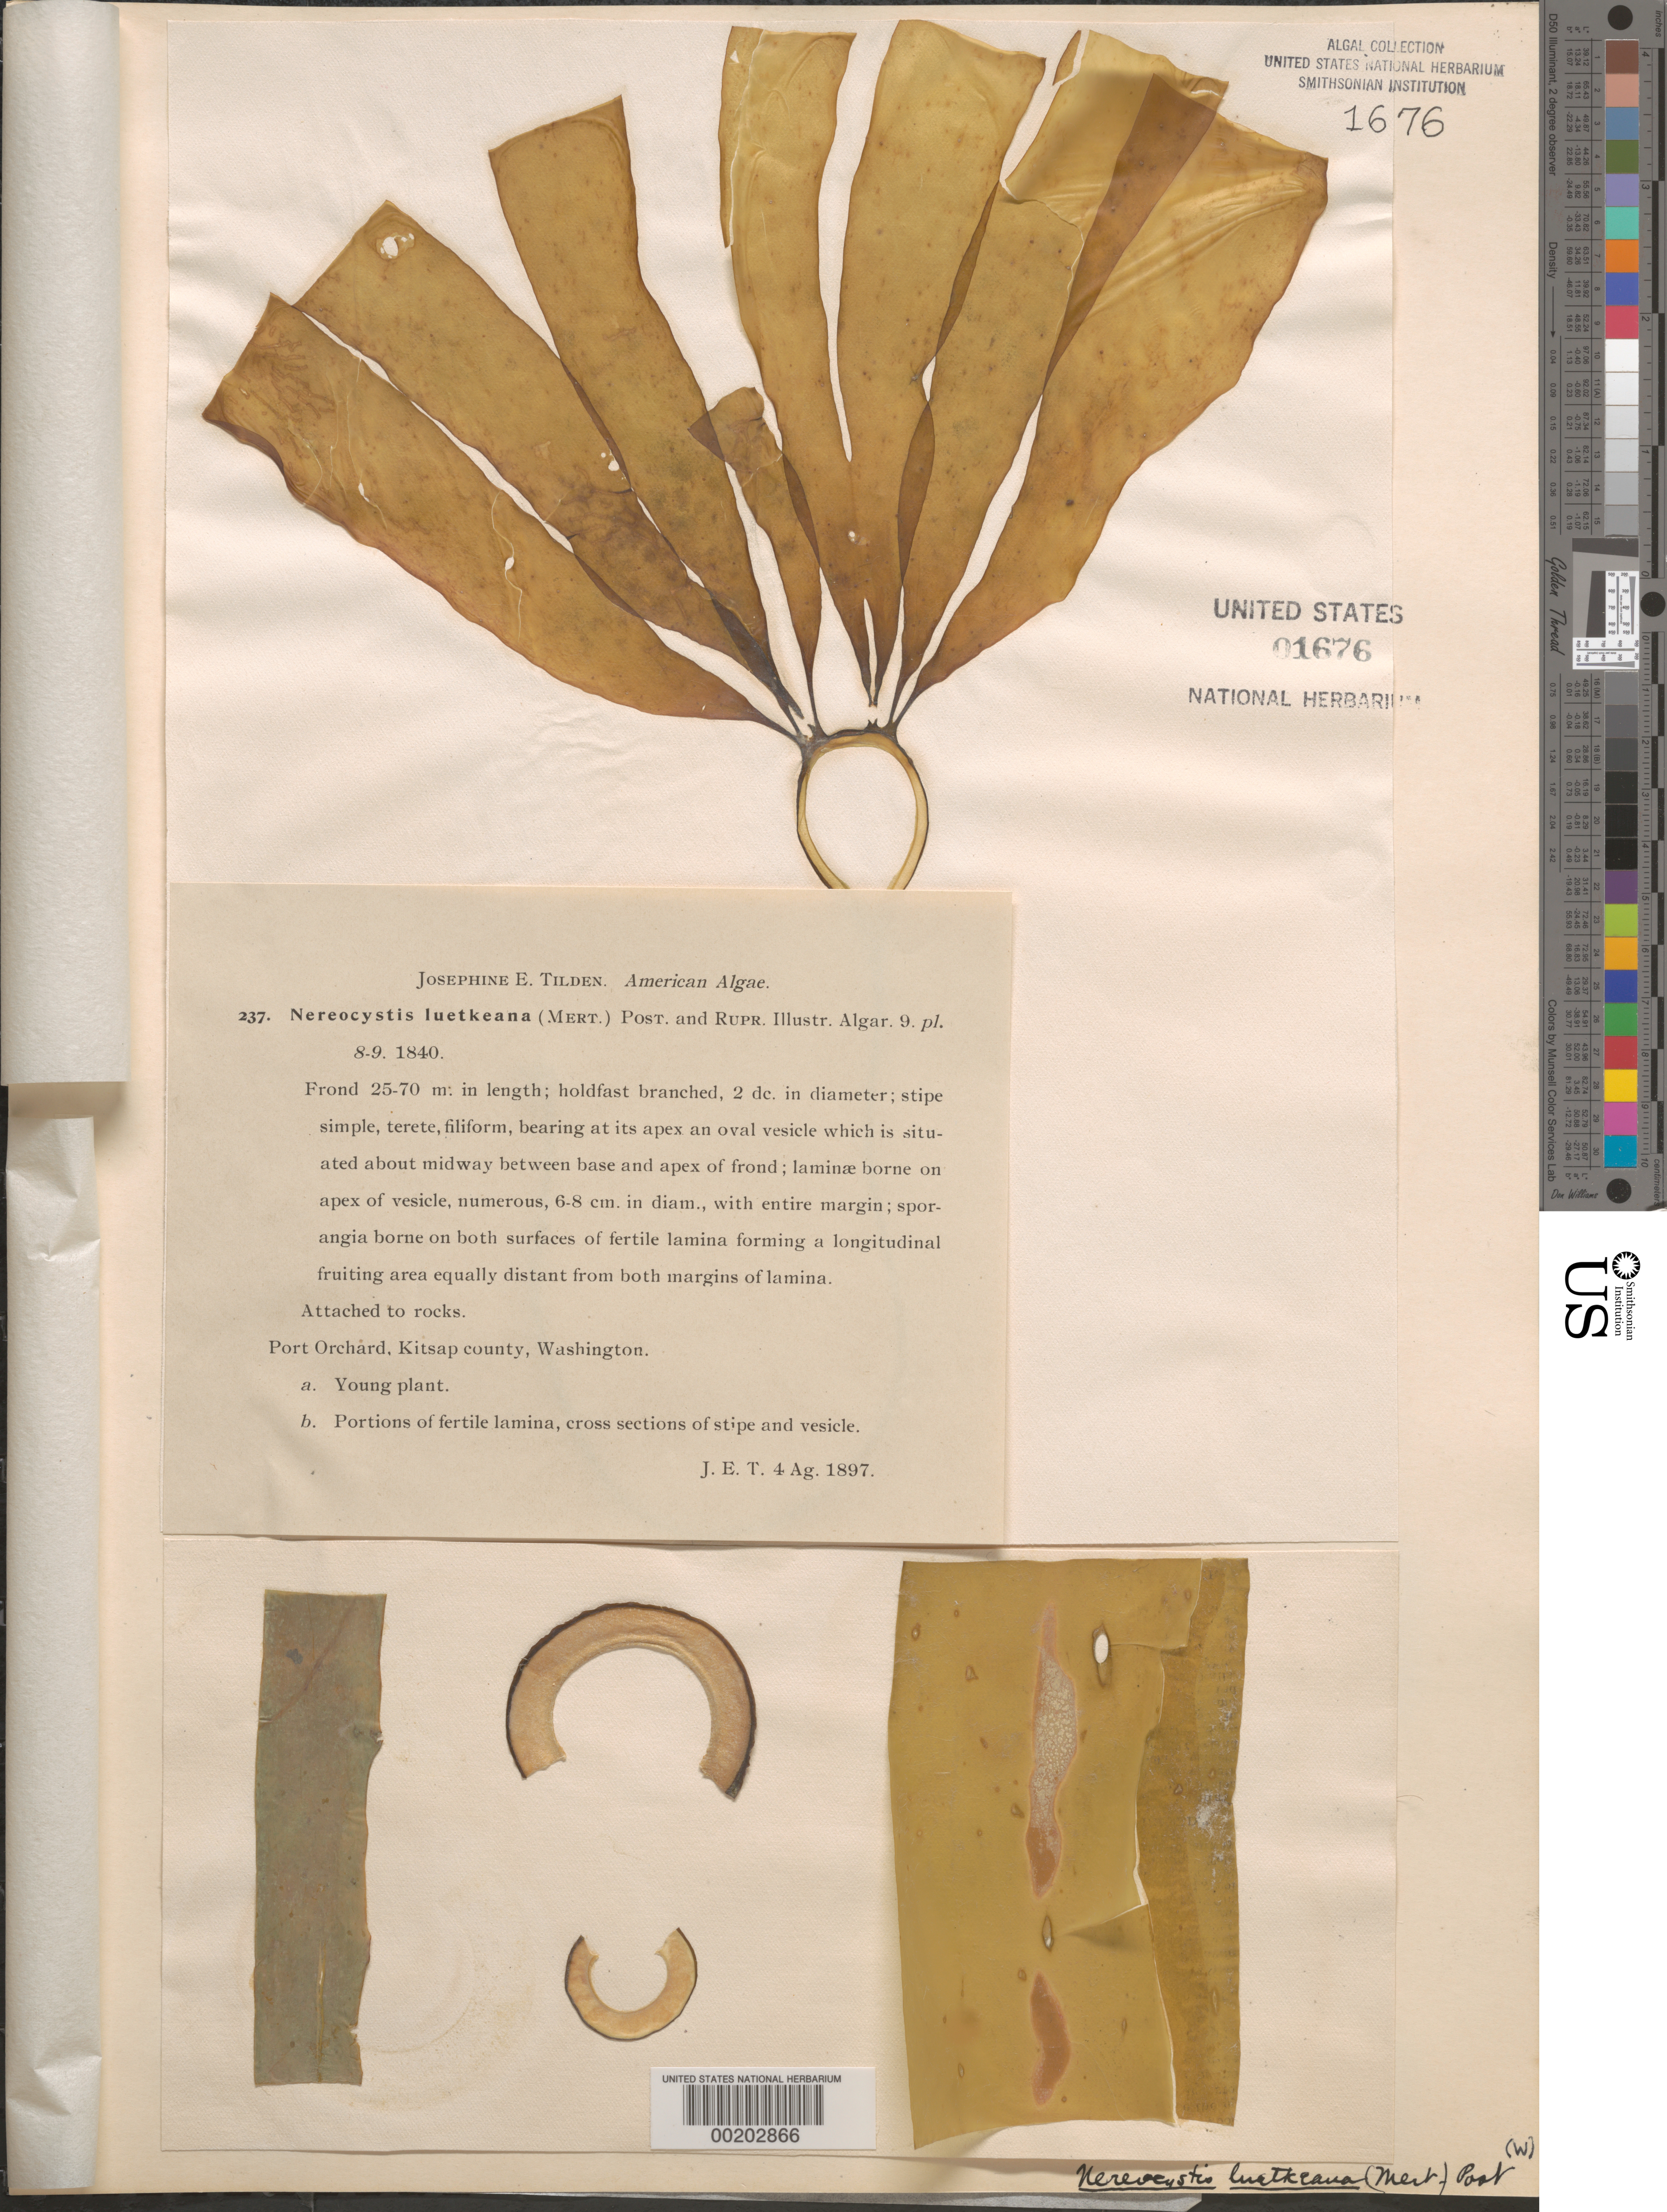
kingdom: Chromista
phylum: Ochrophyta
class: Phaeophyceae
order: Laminariales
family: Laminariaceae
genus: Nereocystis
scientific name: Nereocystis luetkeana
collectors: J. E. Tilden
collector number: JET 237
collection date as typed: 04 Aug 1897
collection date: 1897-08-04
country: United States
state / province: Washington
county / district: Kitsap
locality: Port Orchard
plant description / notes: Tilden, American Algae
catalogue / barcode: US 1676